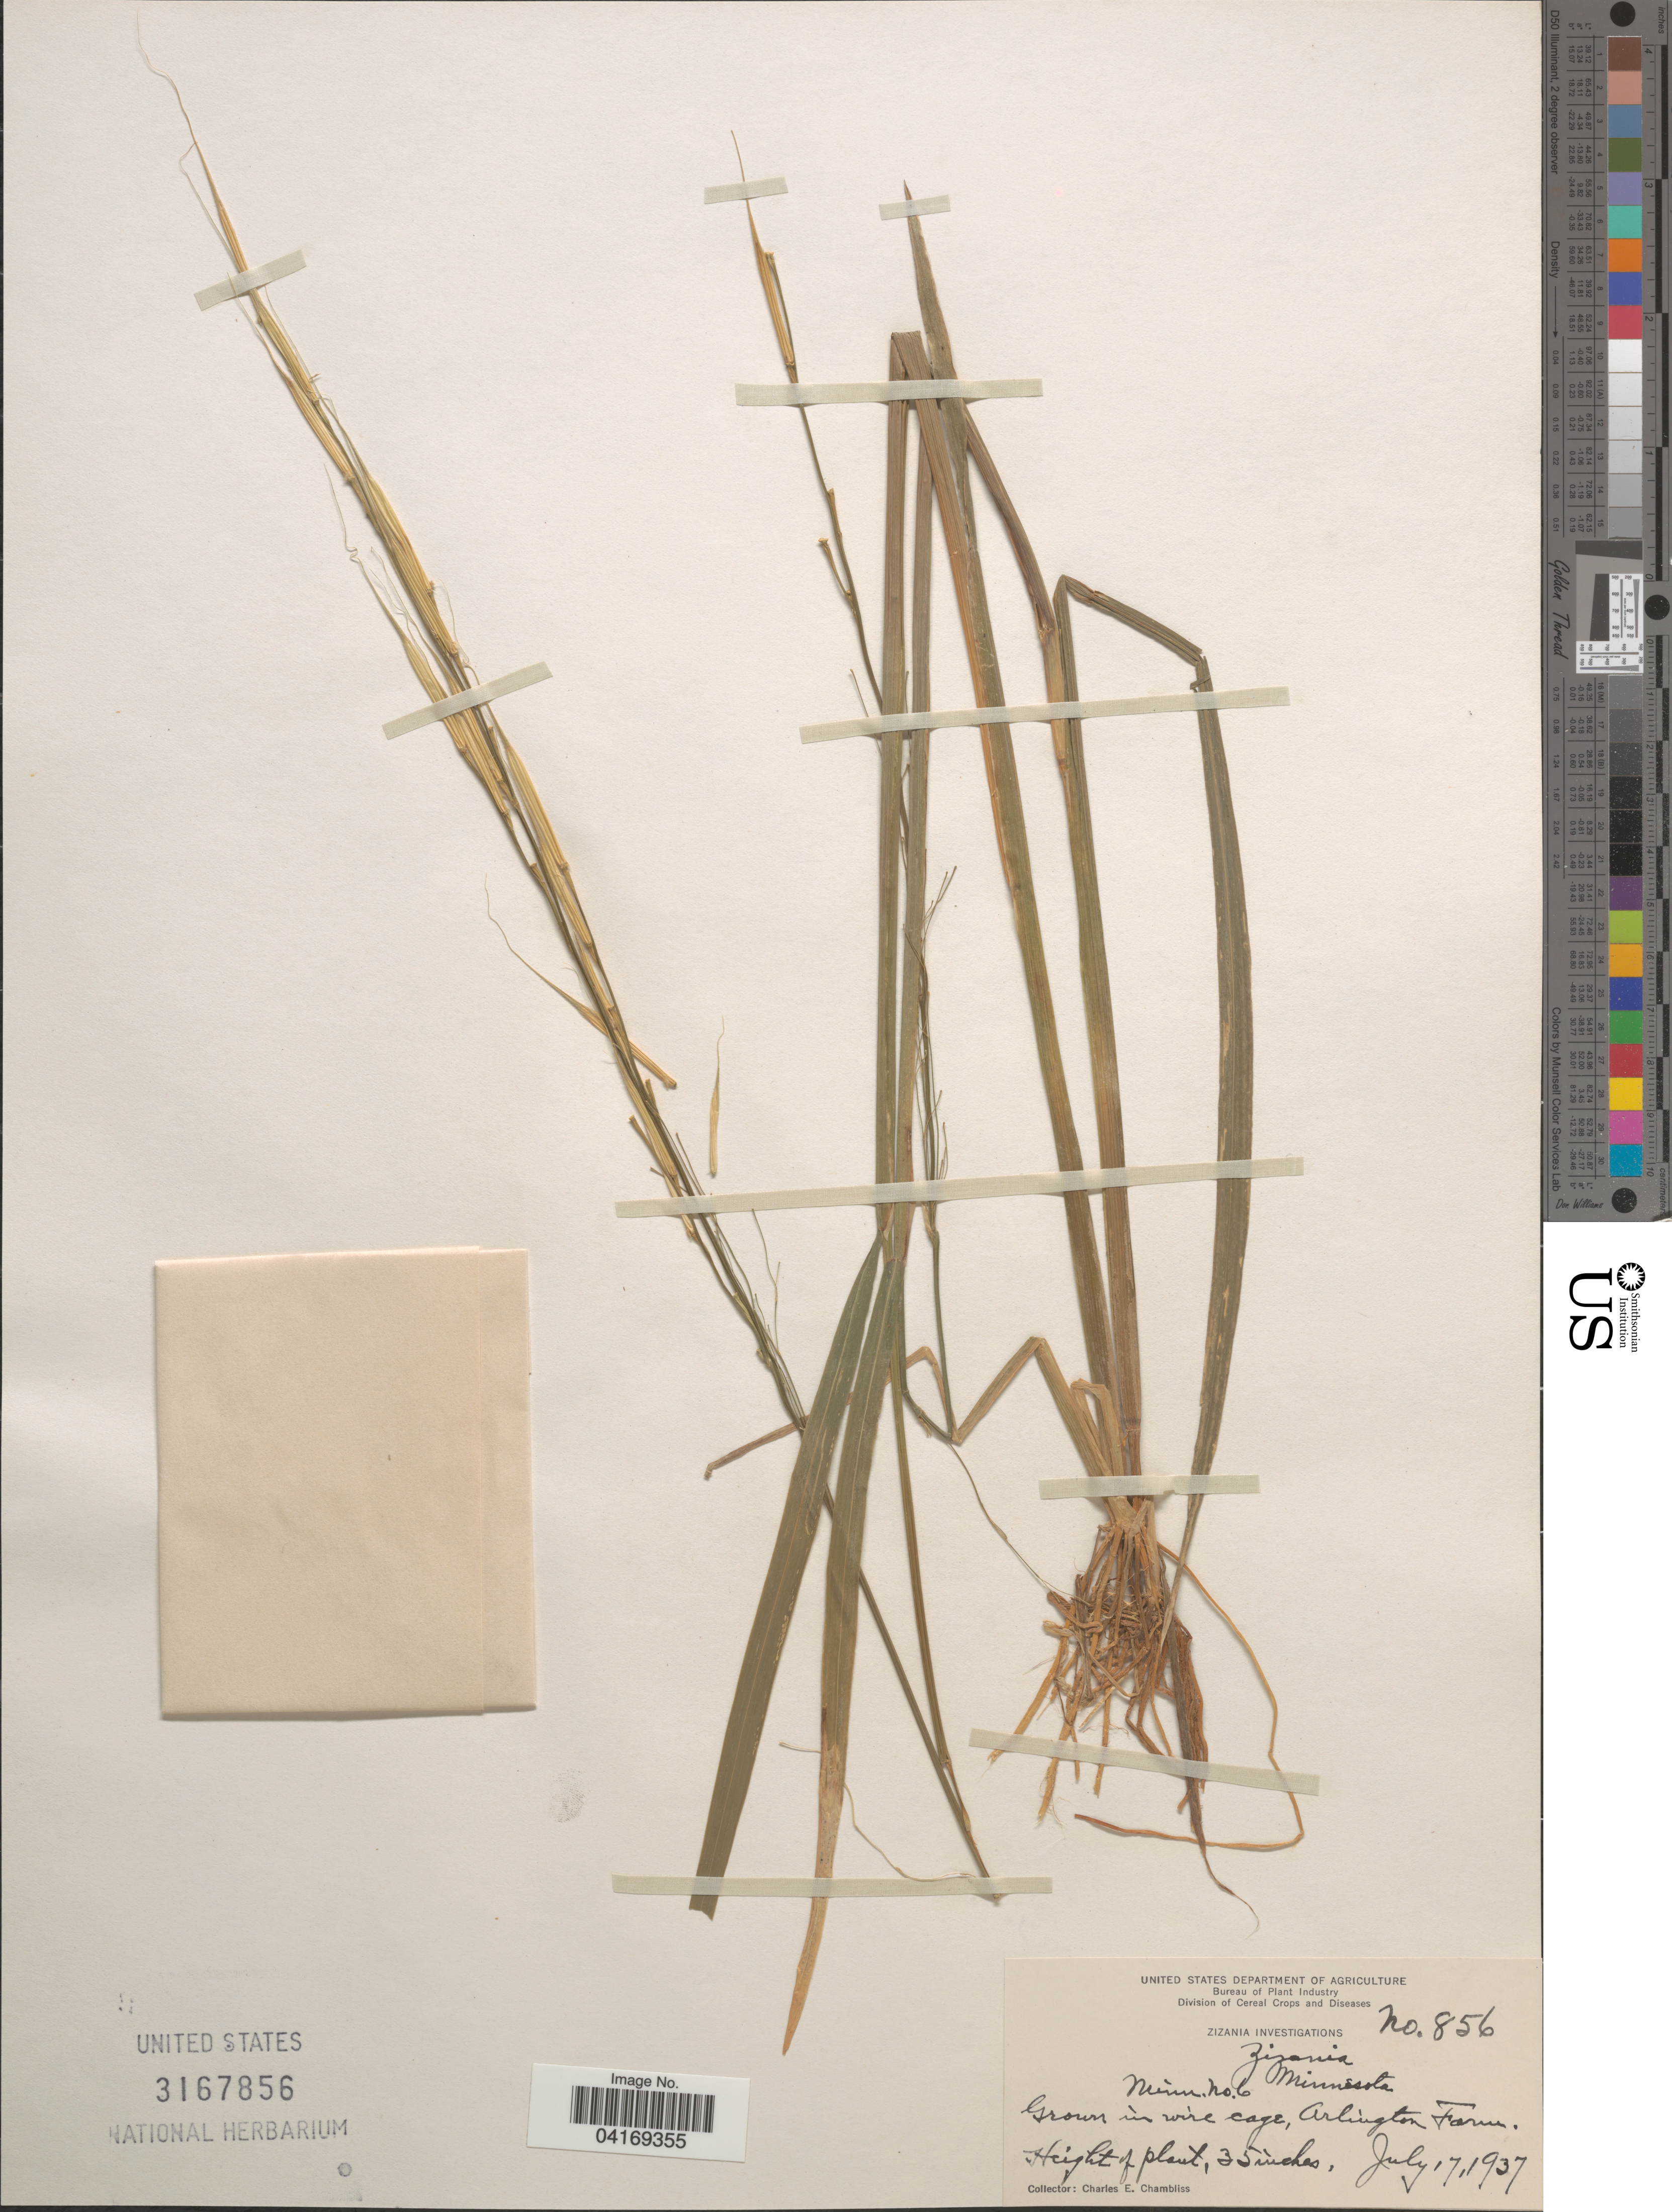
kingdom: Plantae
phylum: Tracheophyta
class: Liliopsida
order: Poales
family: Poaceae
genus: Zizania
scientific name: Zizania sp.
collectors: C. Chambliss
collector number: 856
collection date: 1937-07-17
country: United States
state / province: Virginia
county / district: Arlington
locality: In wire cage, Arlington Farm.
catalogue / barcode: US 3167856